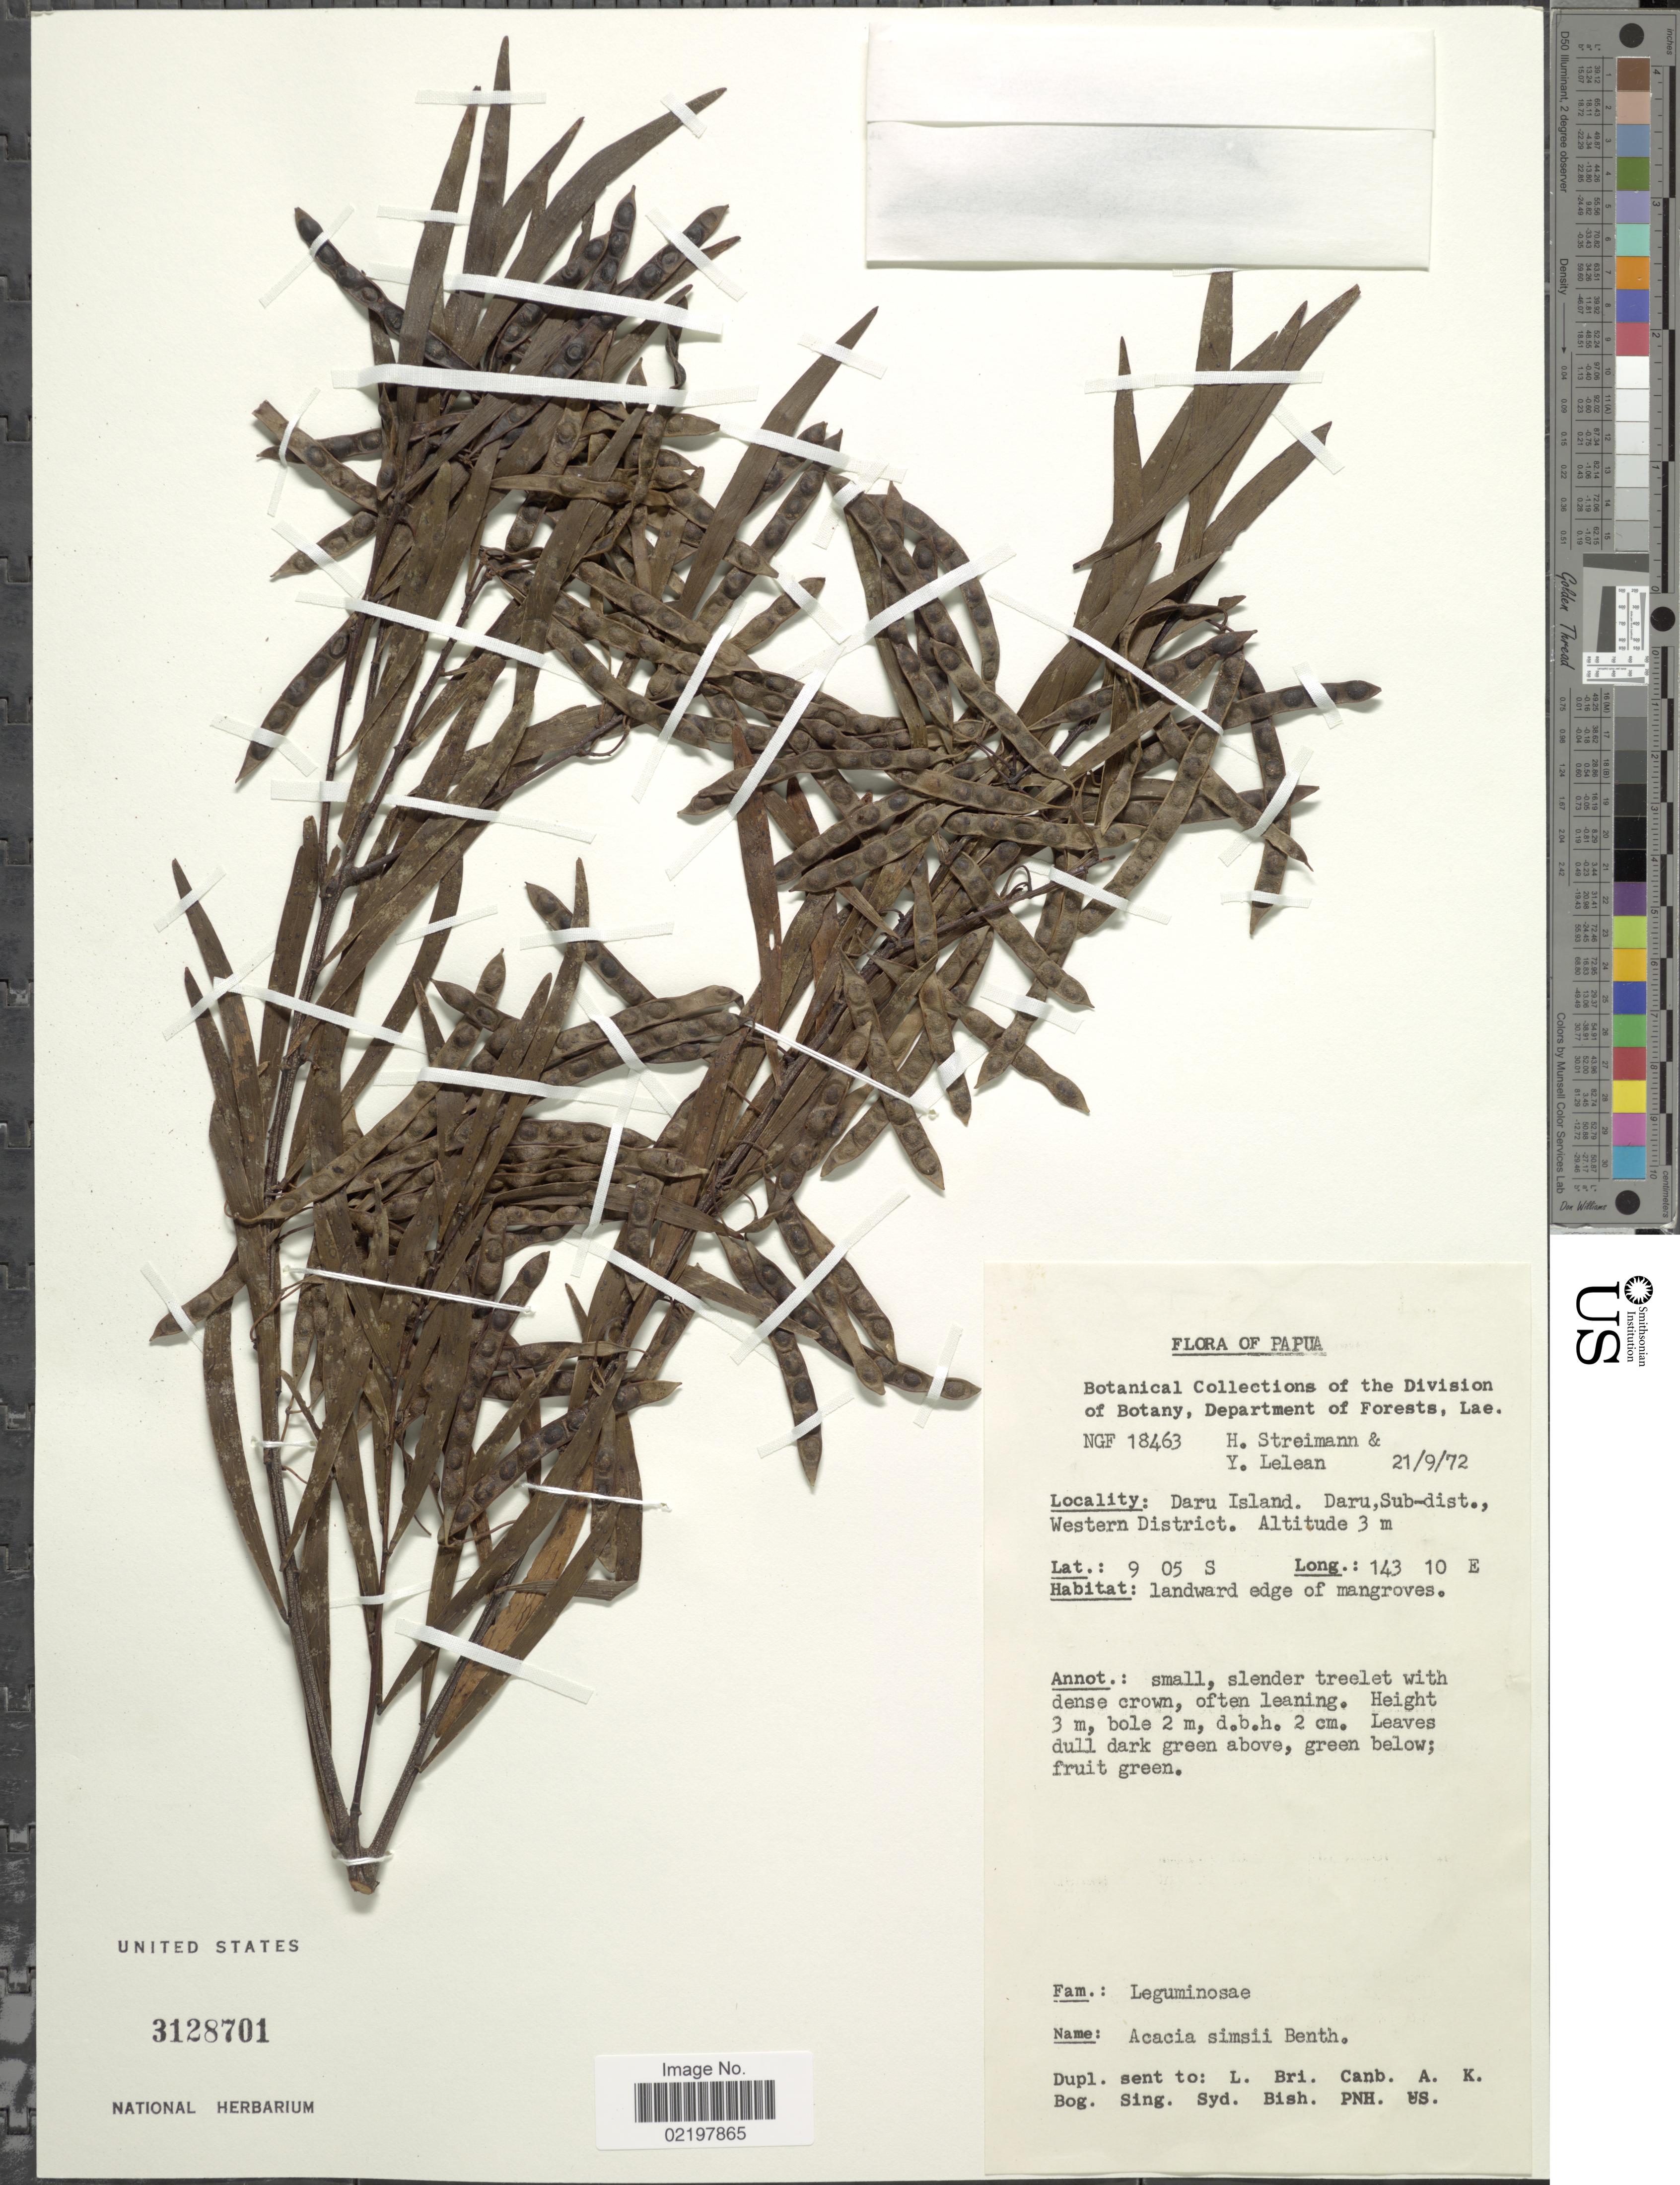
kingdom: Plantae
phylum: Tracheophyta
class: Magnoliopsida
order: Fabales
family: Fabaceae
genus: Acacia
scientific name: Acacia simsii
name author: Benth.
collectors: H. Streimann & Y. Lelean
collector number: NGF 18463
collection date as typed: Transcribed d/m/y: 21/9/72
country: Papua New Guinea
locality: Papua, Daru Island, Daru, Sub-dist., Western District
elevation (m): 3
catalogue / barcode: US 3128701